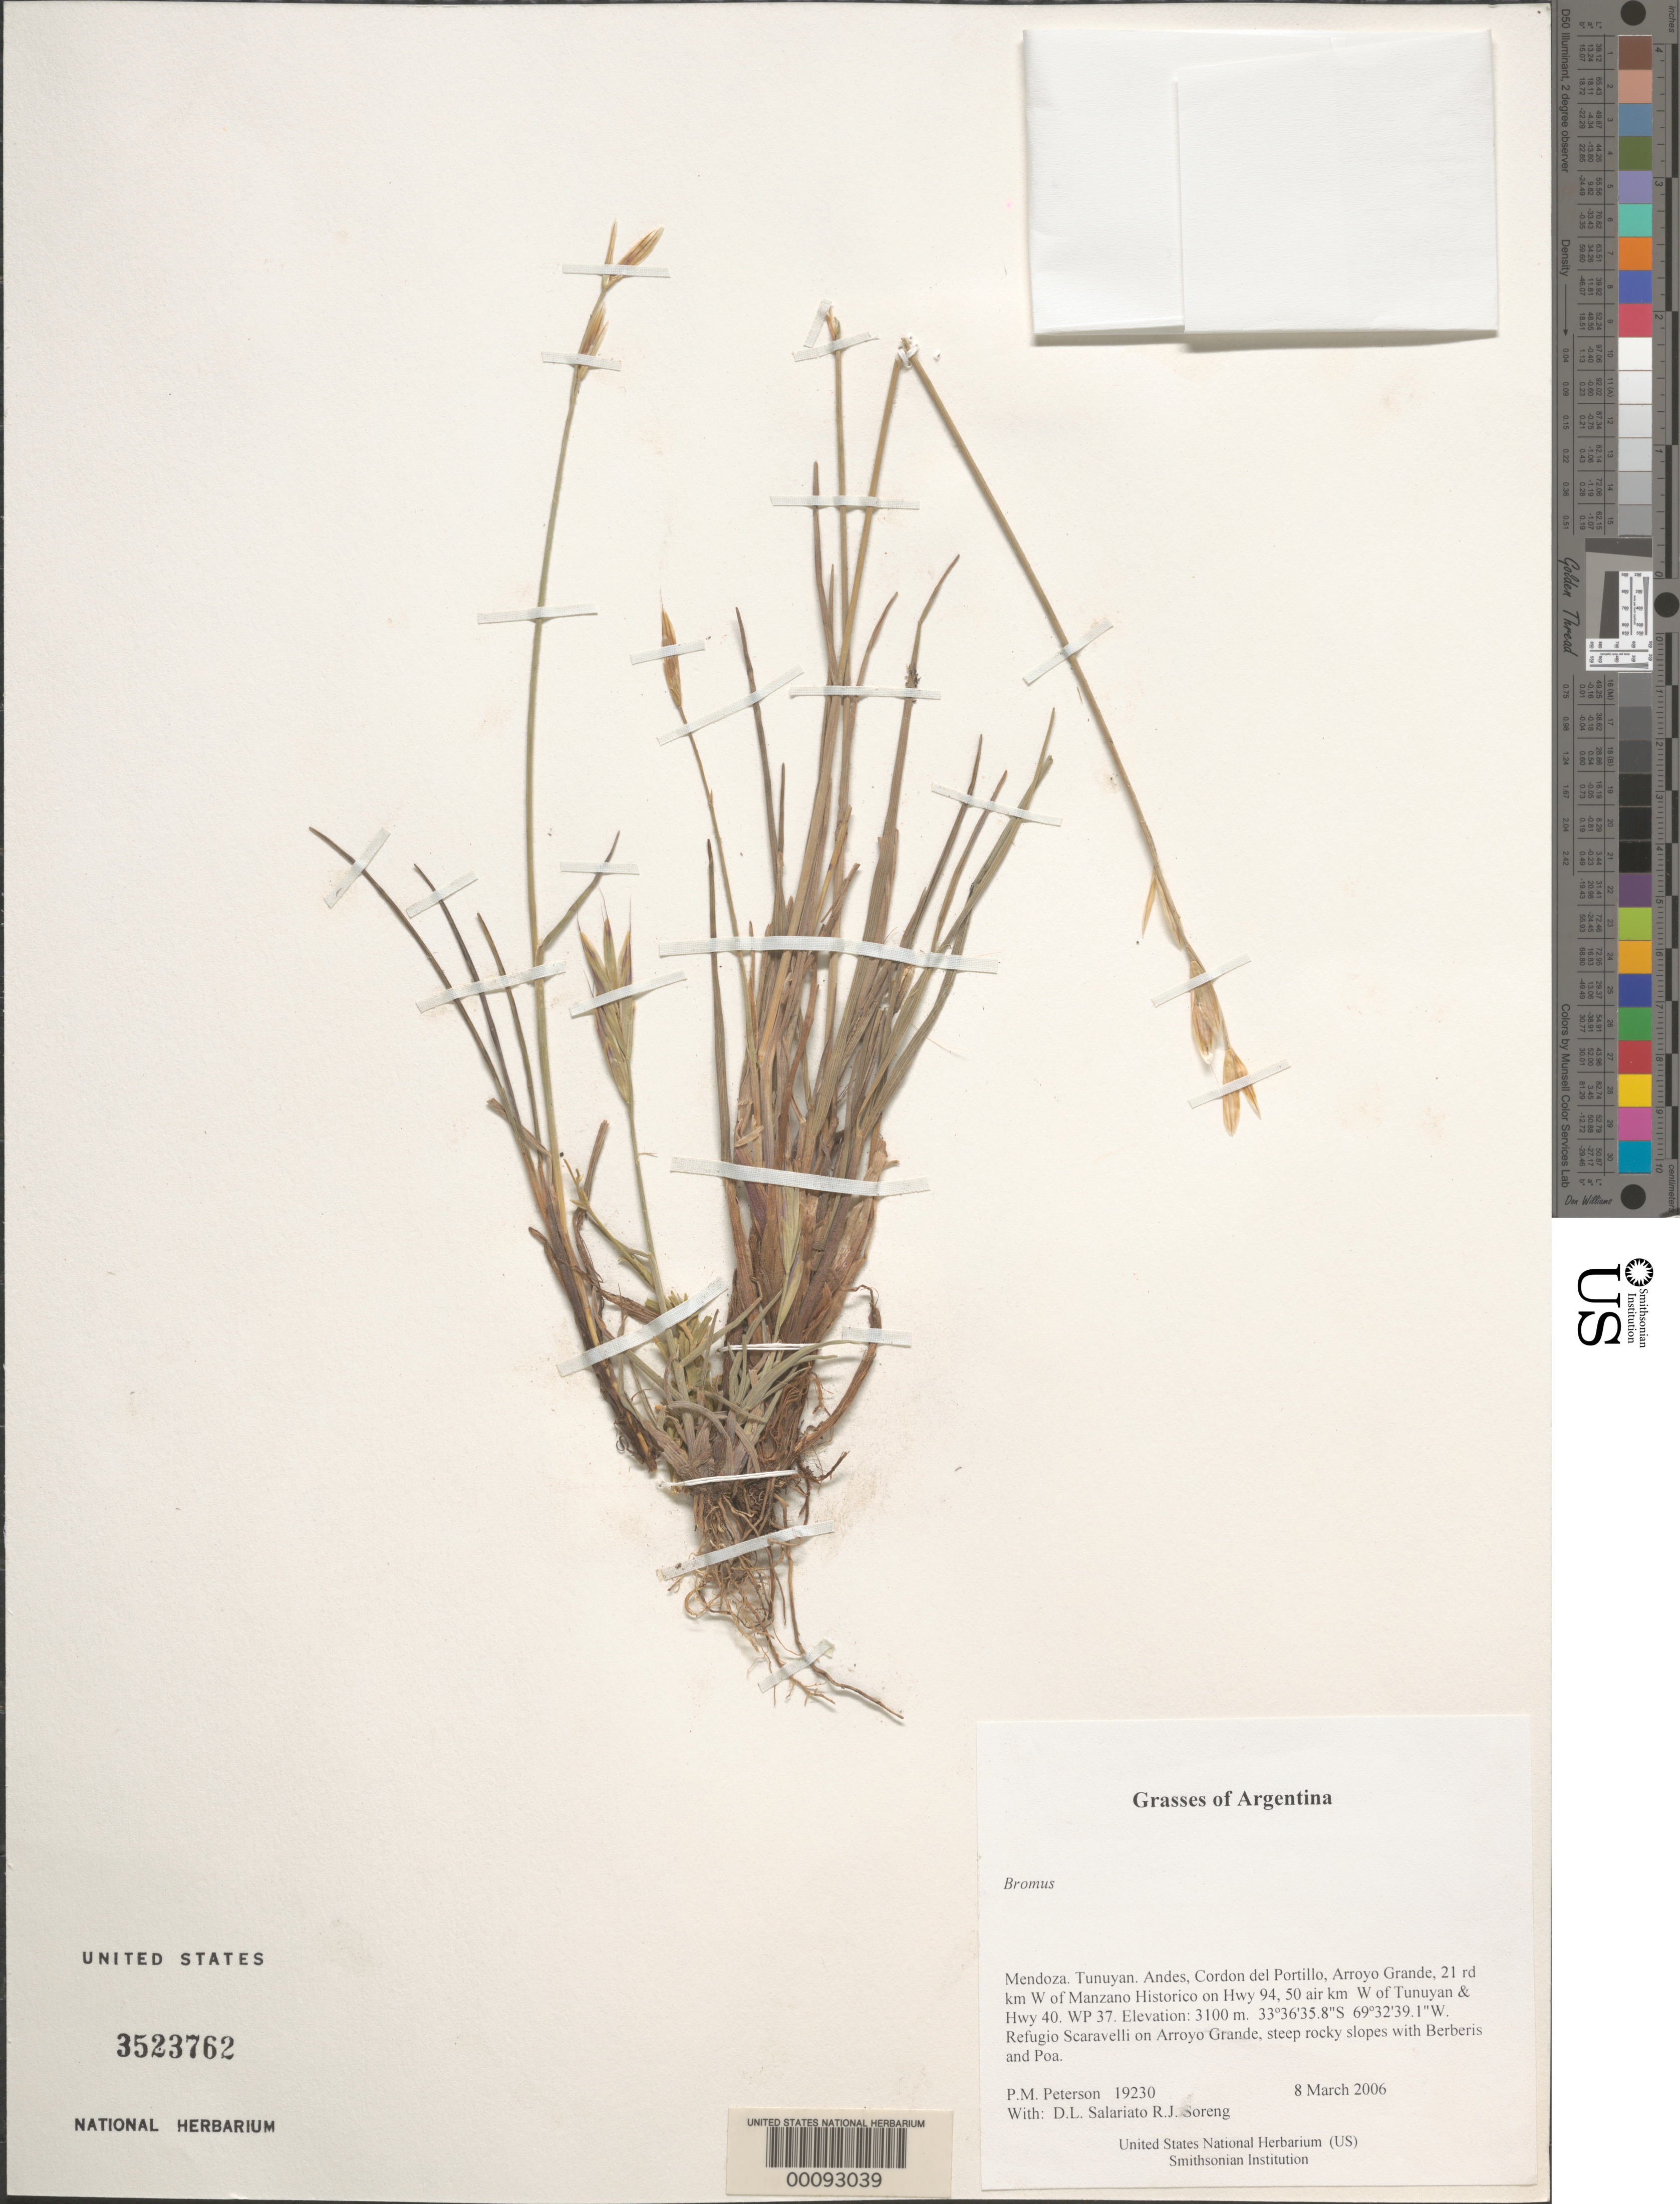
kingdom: Plantae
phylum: Tracheophyta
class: Liliopsida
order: Poales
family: Poaceae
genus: Bromus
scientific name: Bromus sp.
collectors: P. M. Peterson, R. J. Soreng, D. Salariato & A. Panizza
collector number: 19230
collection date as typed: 08 Mar 2006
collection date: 2006-03-08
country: Argentina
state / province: Mendoza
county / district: Tunuyan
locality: Andes, Cordon del Portillo, Arroyo Grande, 21 rd km W of Manzano Historico on Hwy 94, 50 air km W of Tunuyan & Hwy 40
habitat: Refugio Scaravelli on Arroyo Grande, steep rocky slopes with Berberis and Poa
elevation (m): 3100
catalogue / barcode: US 3523762